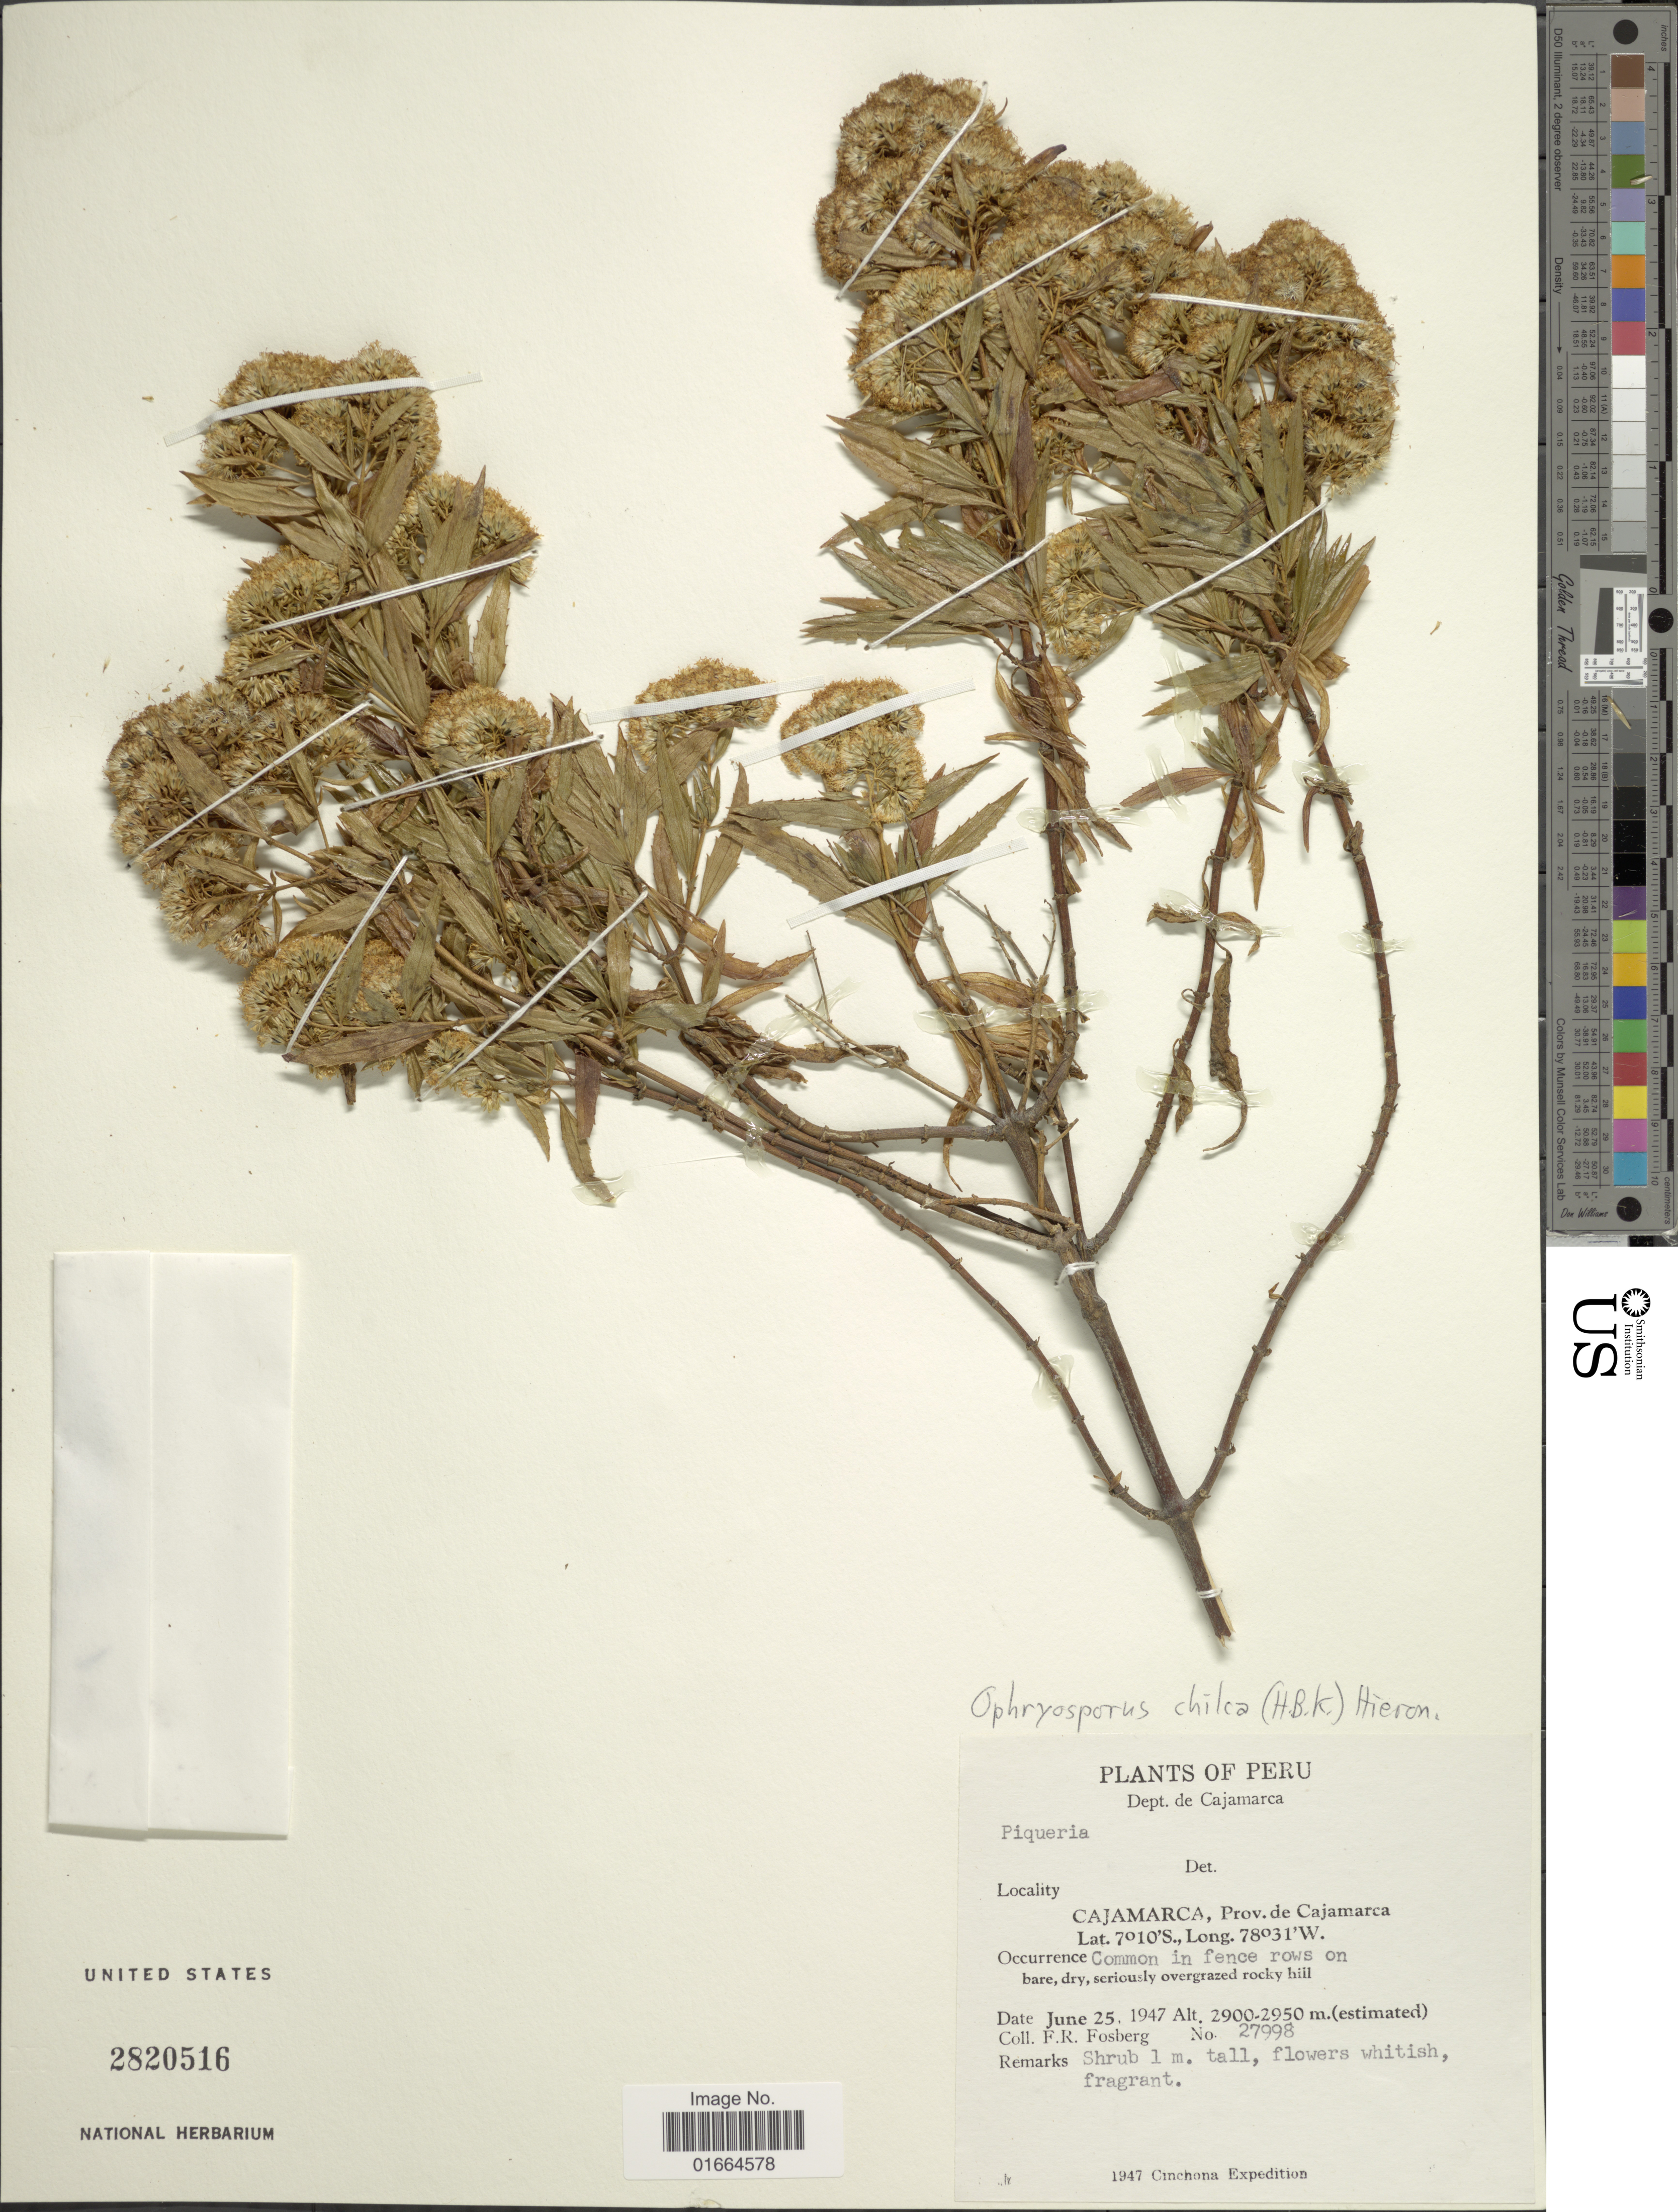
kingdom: Plantae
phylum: Tracheophyta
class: Magnoliopsida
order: Asterales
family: Asteraceae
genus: Ophryosporus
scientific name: Ophryosporus chilca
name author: (Kunth) Hieron.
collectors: F. R. Fosberg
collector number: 27998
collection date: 1947-06-25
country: Peru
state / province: Cajamarca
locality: Dept. de Cajamarca, Prov. de Cajamarca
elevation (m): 2900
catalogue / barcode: US 2820516